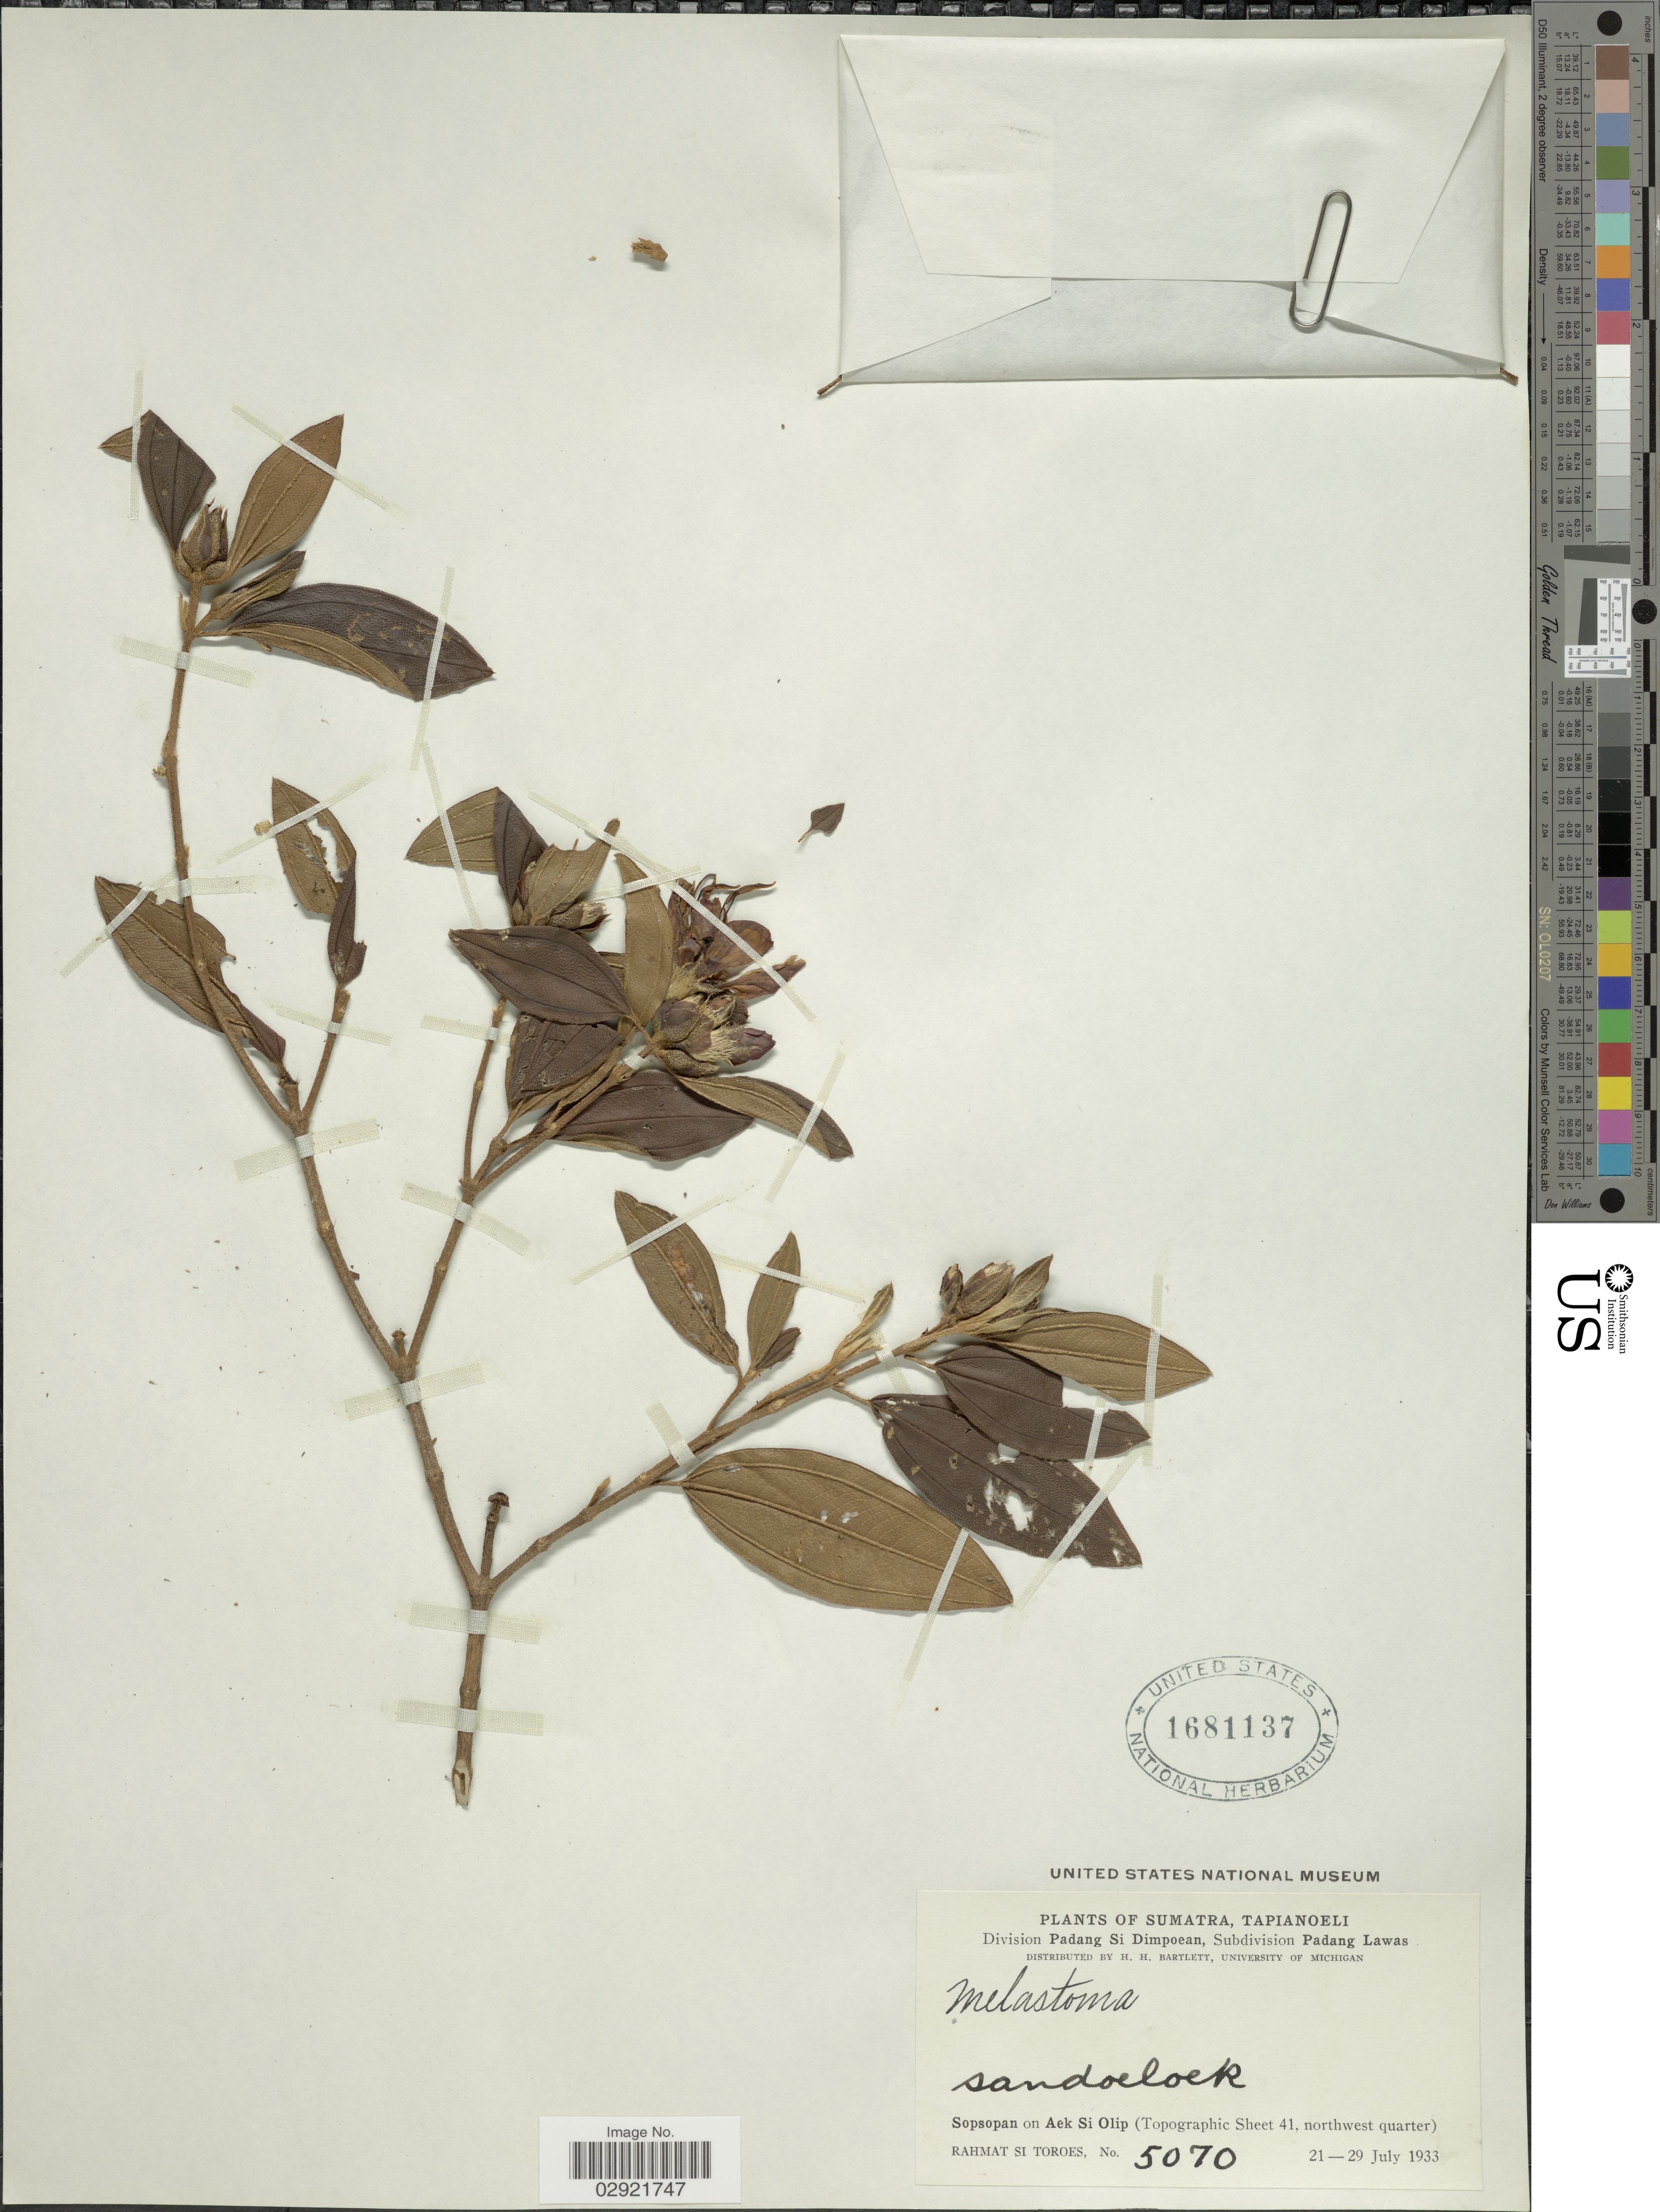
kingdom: Plantae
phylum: Tracheophyta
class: Magnoliopsida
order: Myrtales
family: Melastomataceae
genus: Melastoma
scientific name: Melastoma sp.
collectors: Rahmat Si Boeea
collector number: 5070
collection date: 1933-07-21/1933-07-29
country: Indonesia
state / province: Sumatra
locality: Tapianoeli. Division Padang Si Dimpoean, Subdivision Padang Lawas. Sopsopan on Aek Si Olip (Topographic Sheet 41, northwest quarter).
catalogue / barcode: US 1681137